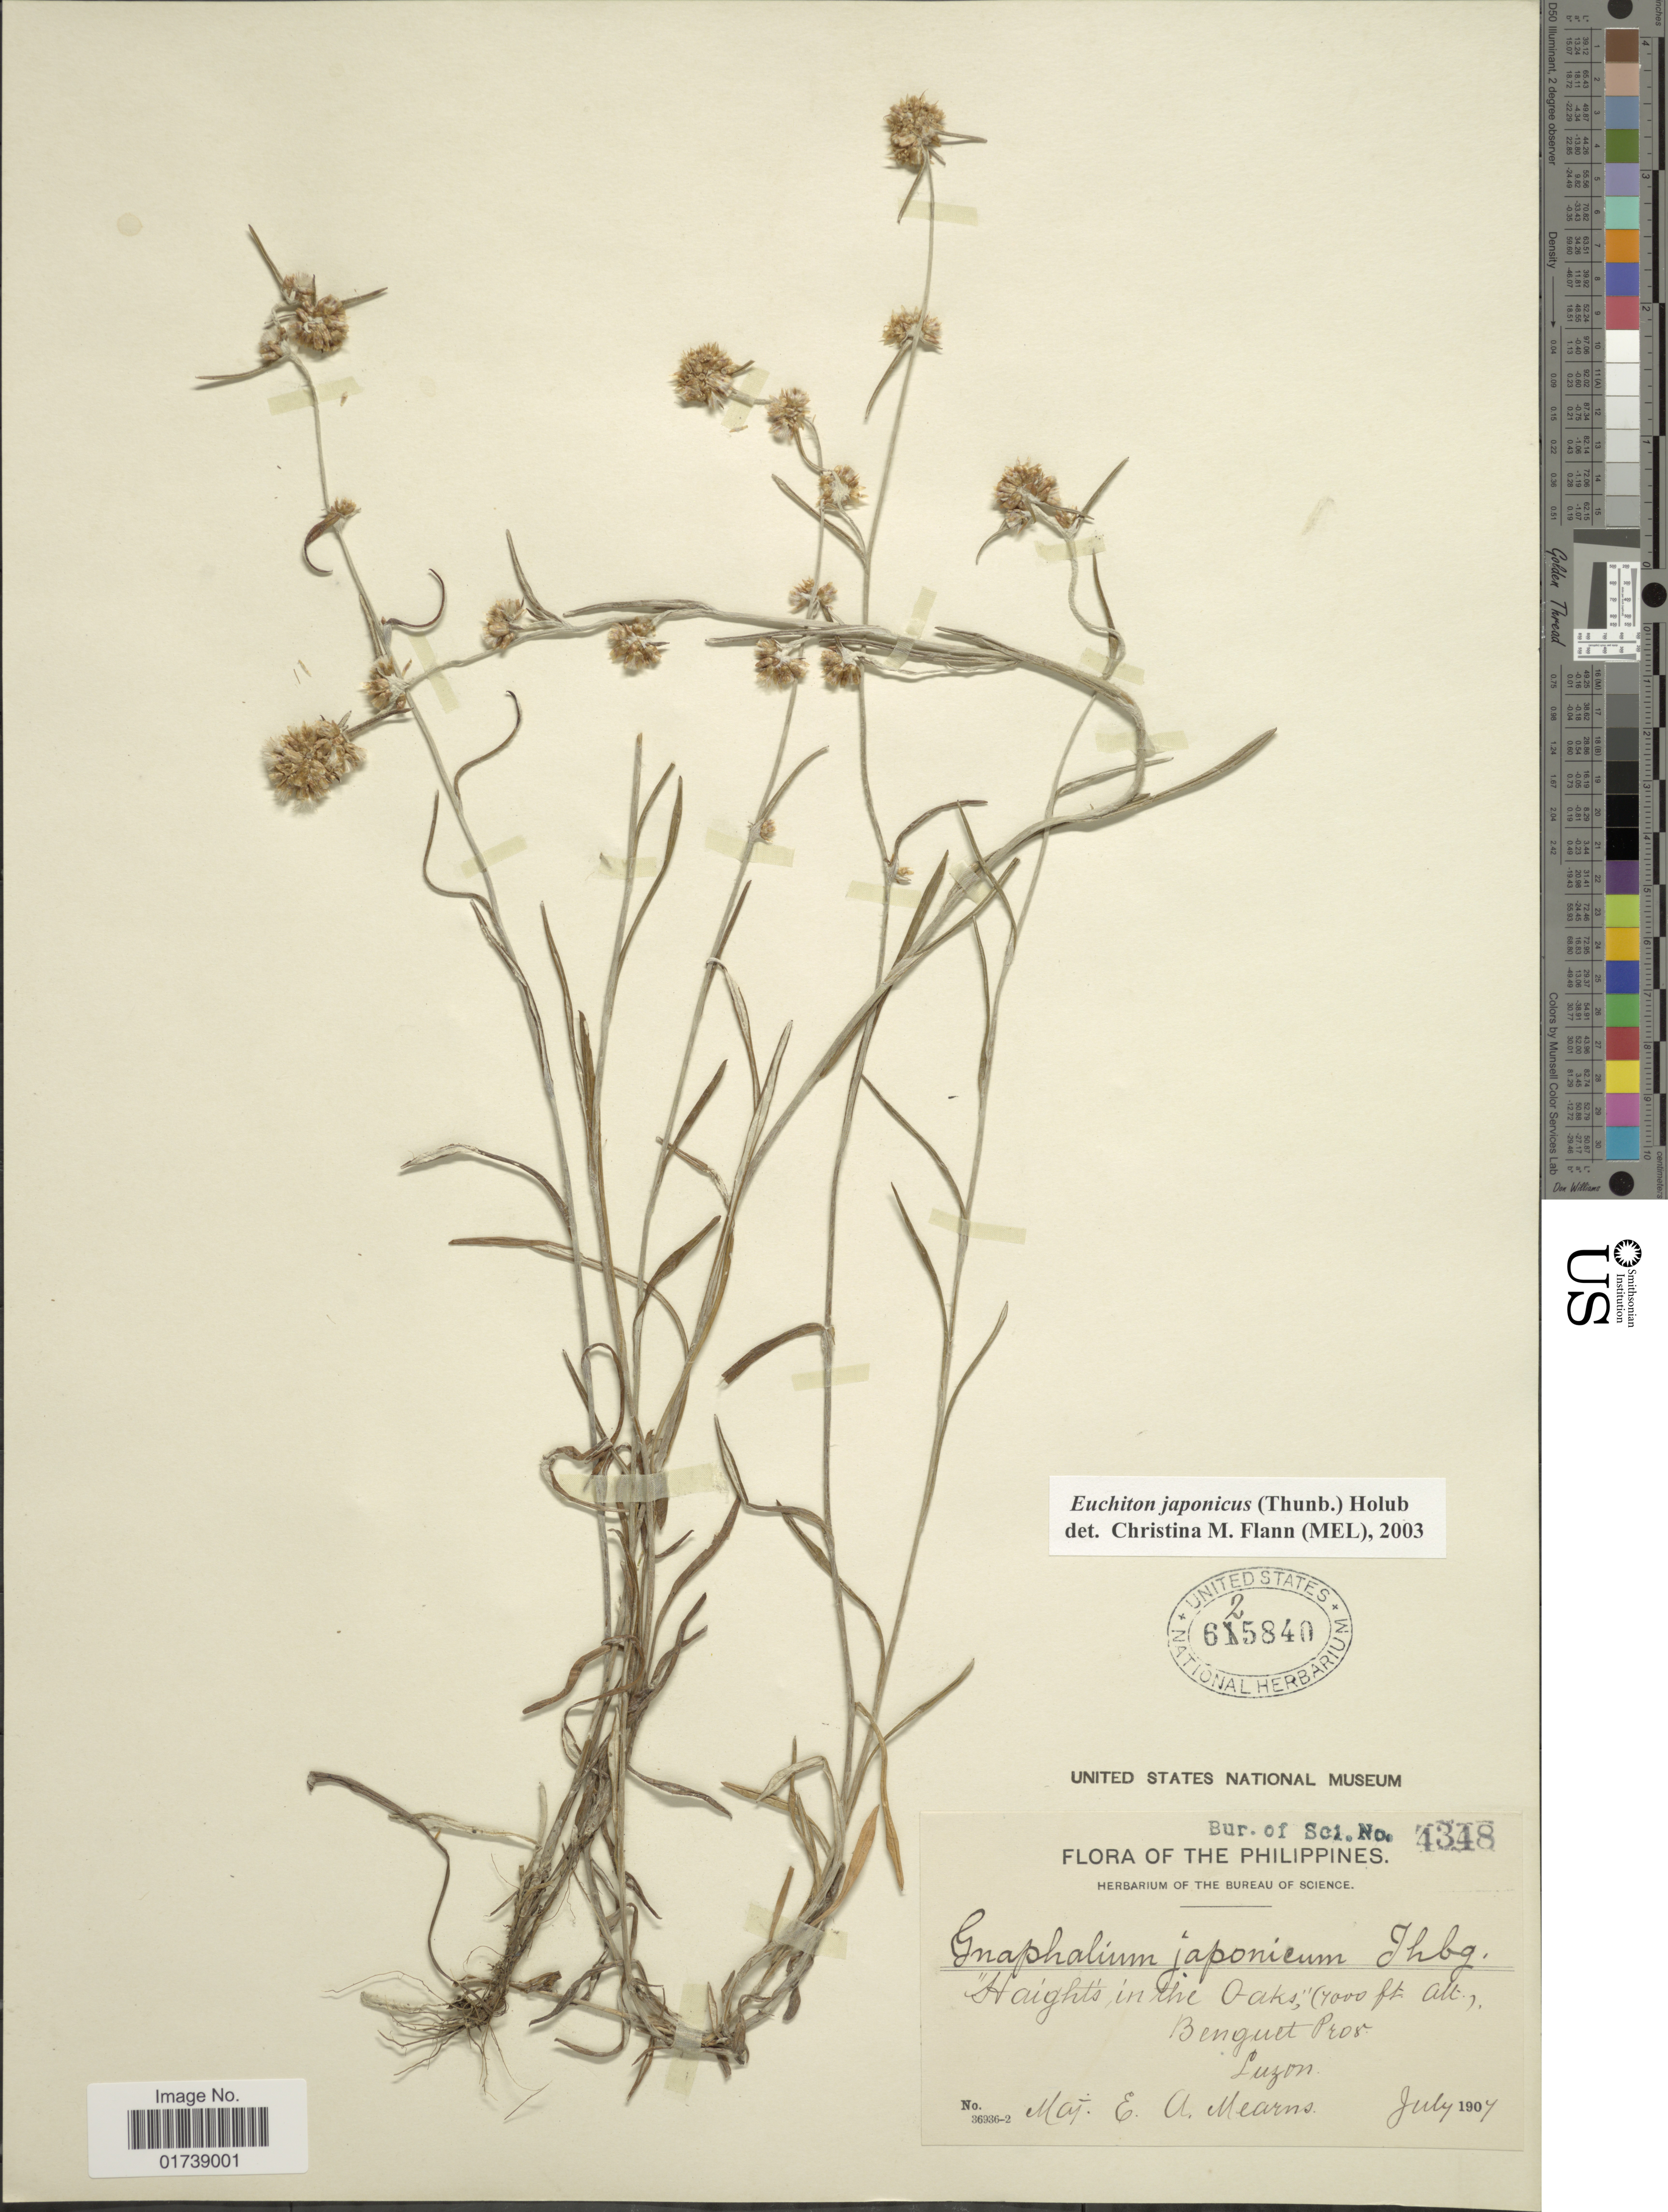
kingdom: Plantae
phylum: Tracheophyta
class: Magnoliopsida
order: Asterales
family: Asteraceae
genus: Euchiton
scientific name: Euchiton japonicus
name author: (Thunb.) Anderb.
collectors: E. A. Mearns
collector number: Bur. of Sci. 4348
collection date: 1907-07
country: Philippines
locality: Benguet Prov., Luzon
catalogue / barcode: US 625840